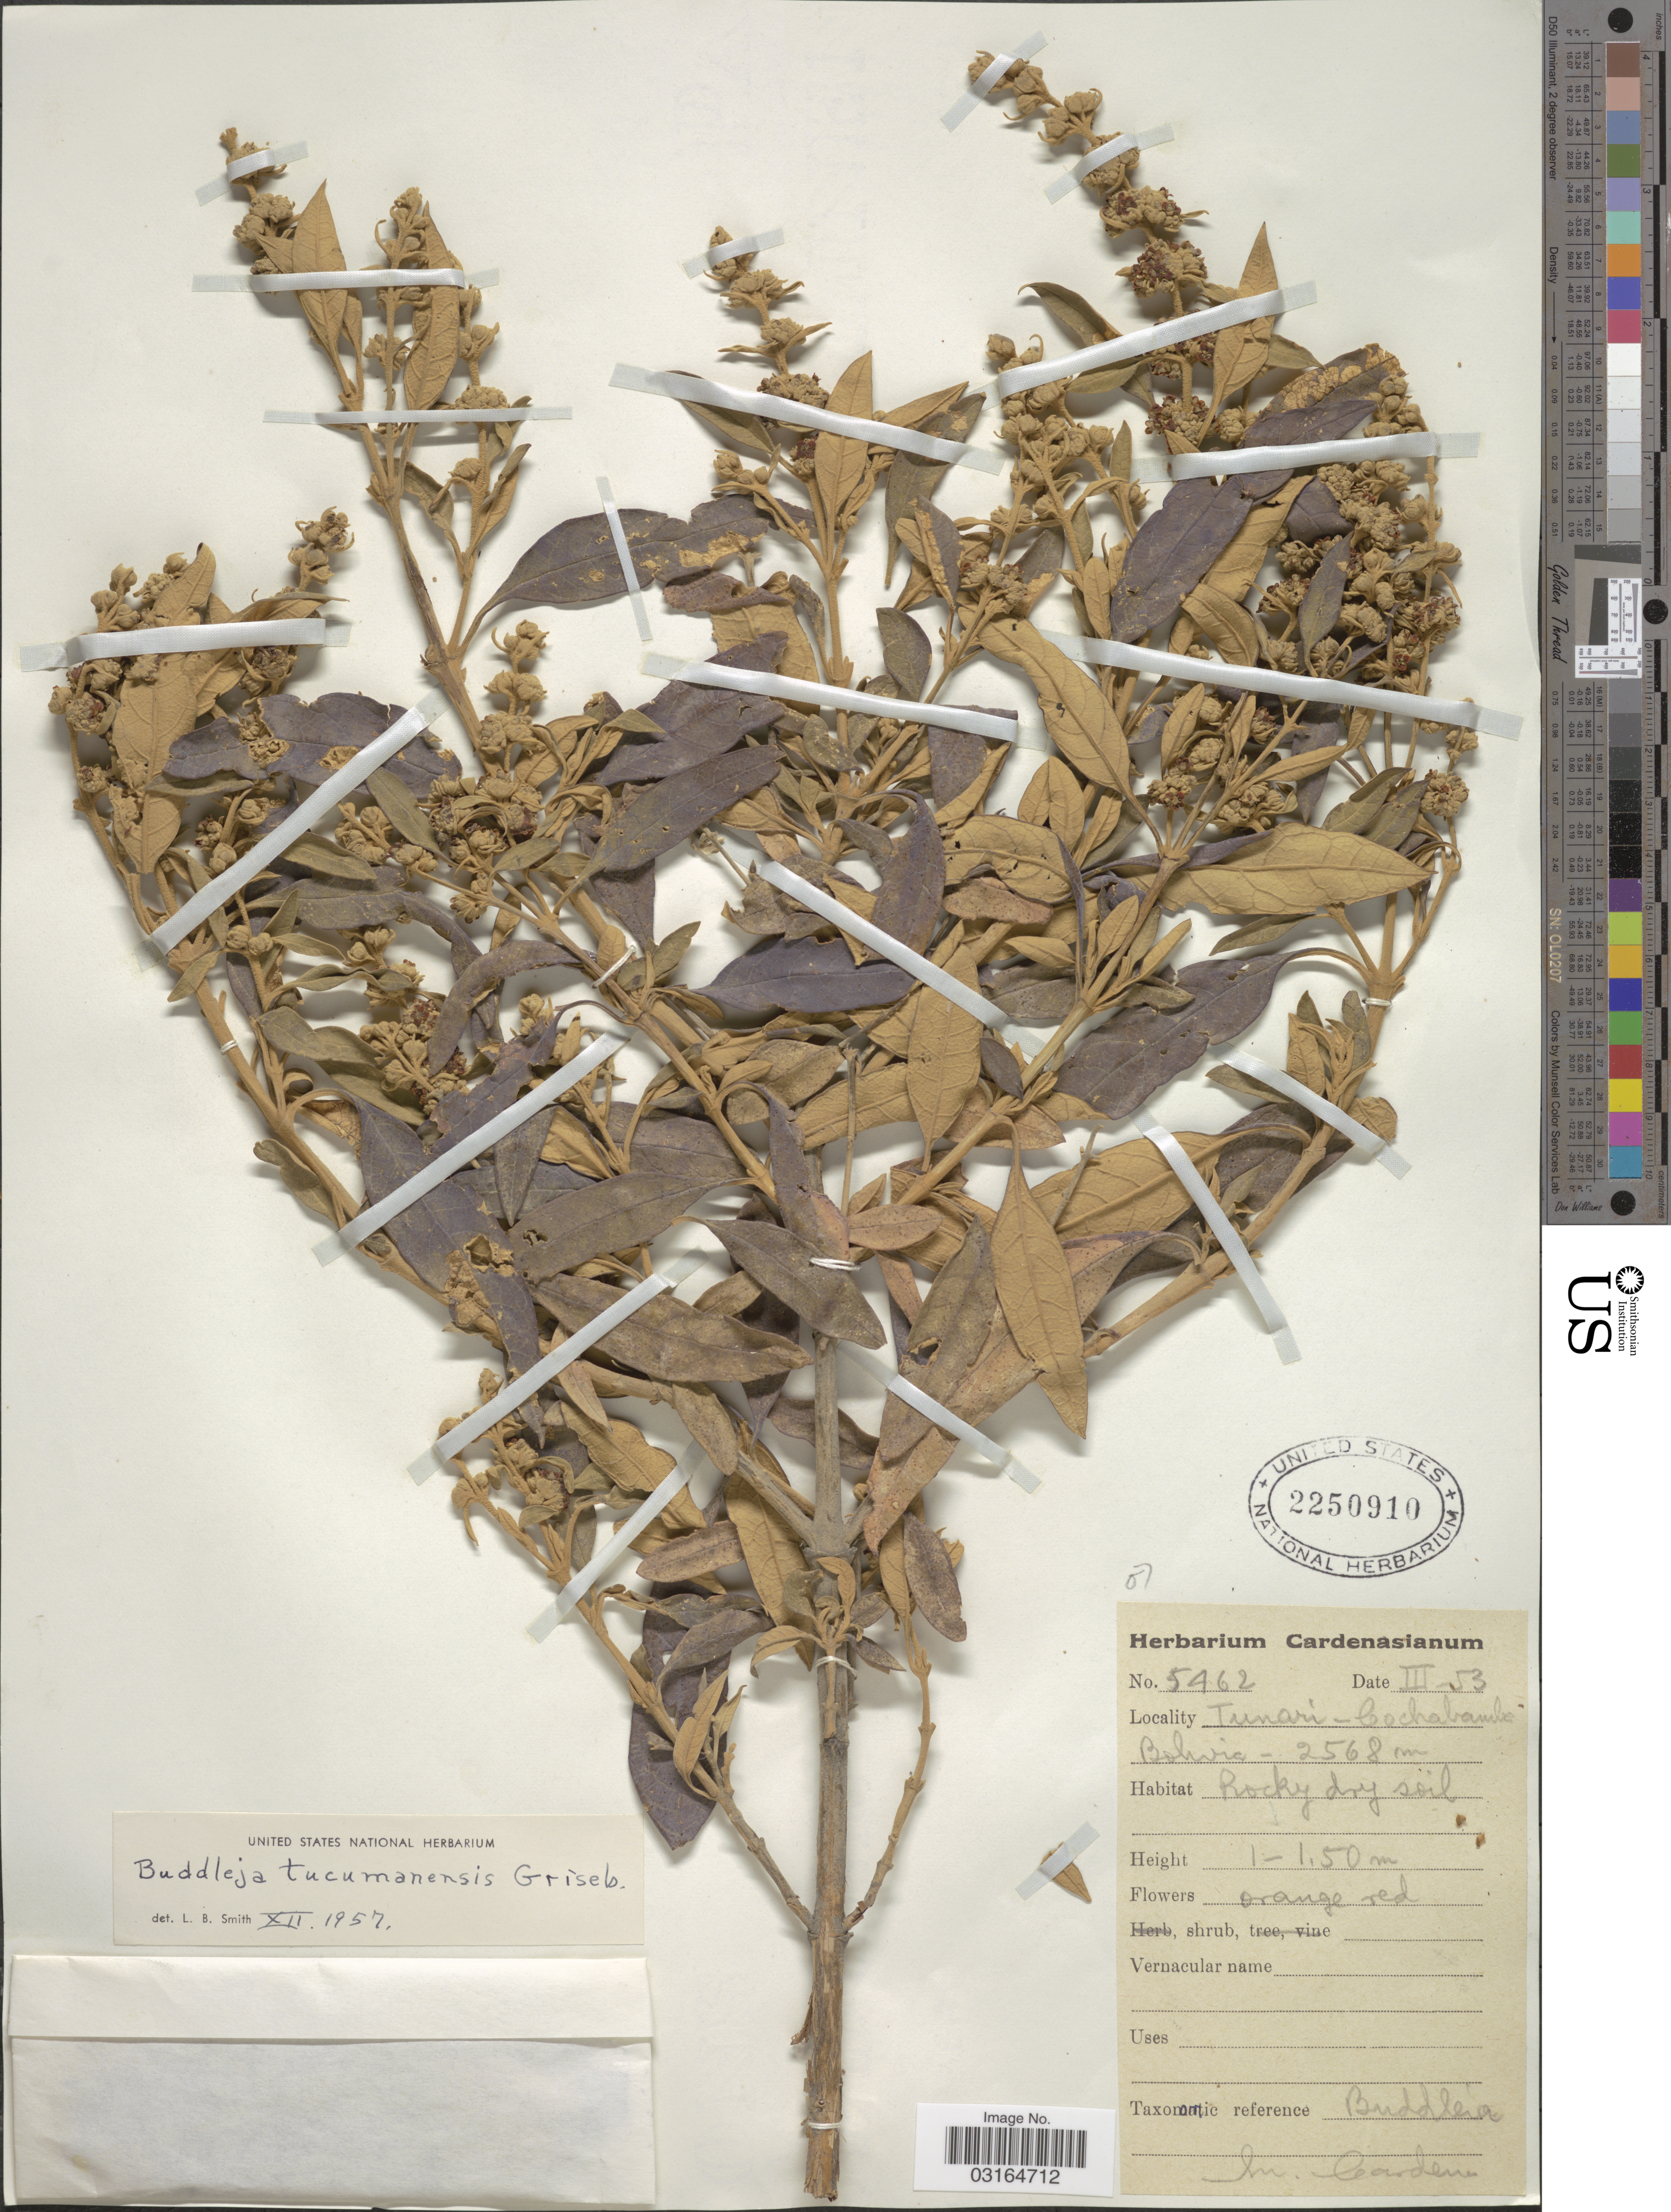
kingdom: Plantae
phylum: Tracheophyta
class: Magnoliopsida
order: Lamiales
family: Scrophulariaceae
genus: Buddleja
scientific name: Buddleja tucumanensis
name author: Griseb.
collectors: M. Cárdenas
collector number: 5462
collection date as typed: Transcribed d/m/y: /3/53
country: Bolivia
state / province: Cochabamba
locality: Tunari.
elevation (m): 2568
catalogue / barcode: US 2250910